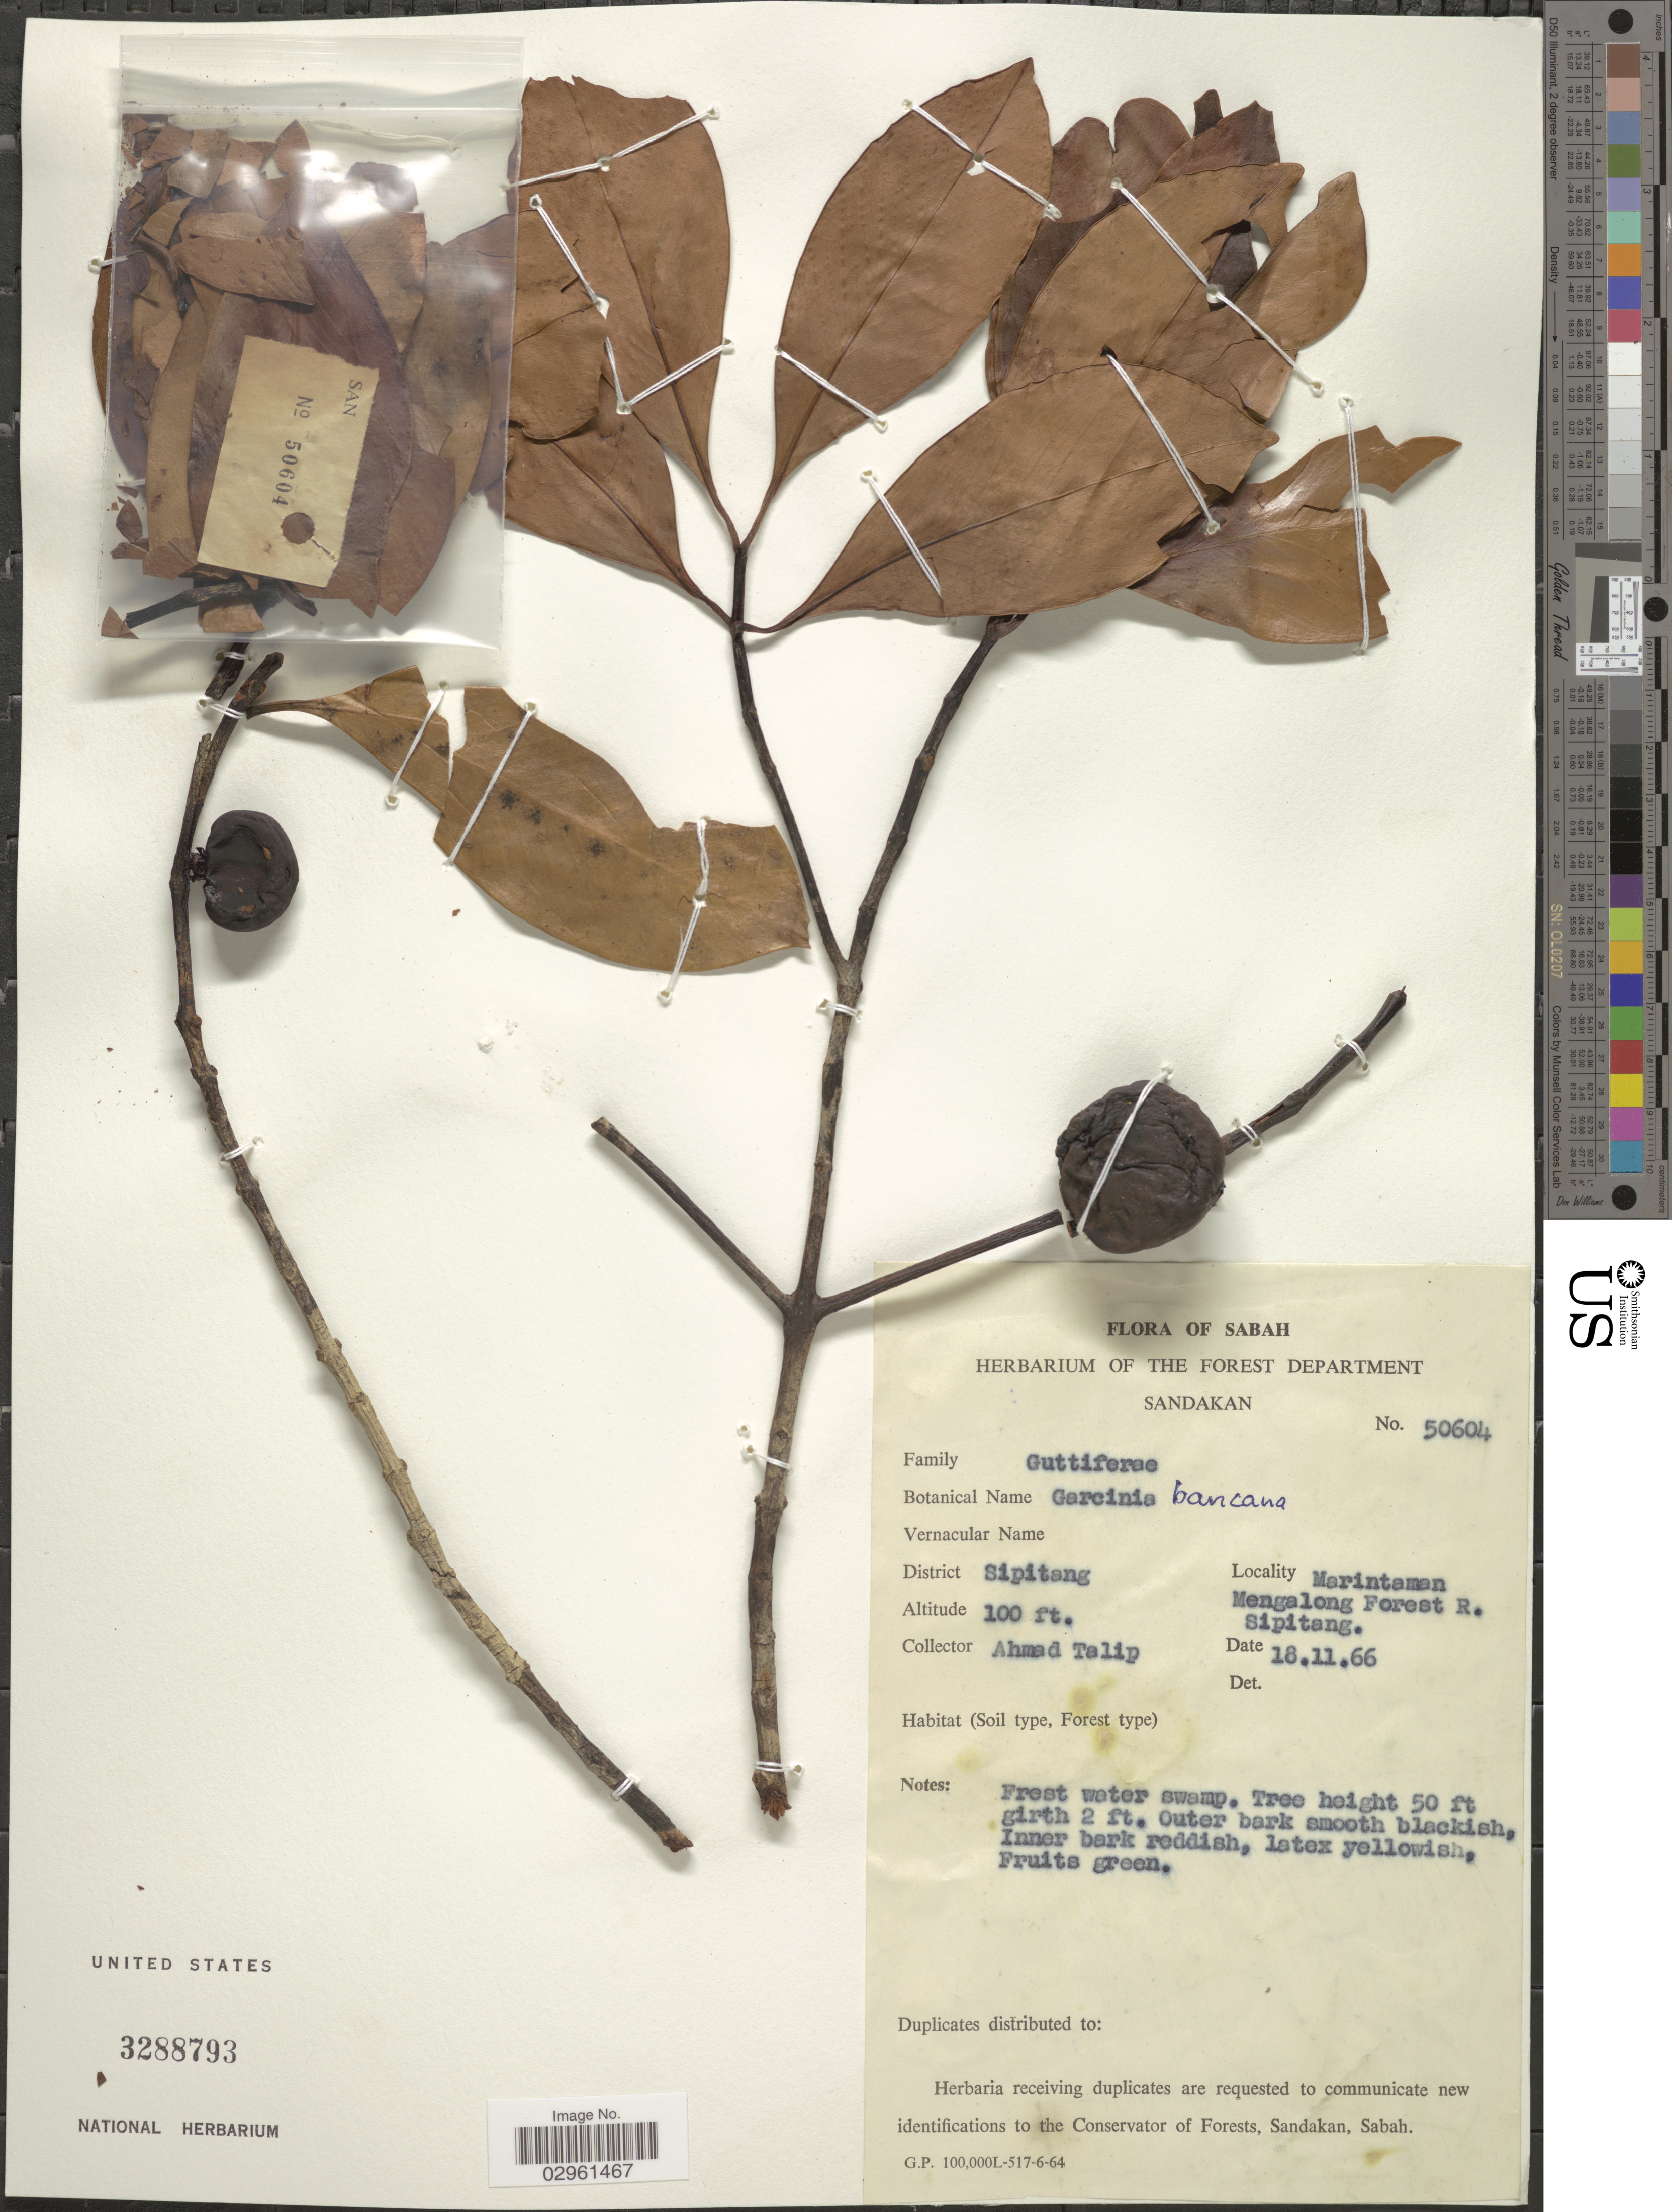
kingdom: Plantae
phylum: Tracheophyta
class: Magnoliopsida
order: Malpighiales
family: Clusiaceae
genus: Garcinia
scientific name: Garcinia bancana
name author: Miq.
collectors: A. Talip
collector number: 50604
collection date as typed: Transcribed d/m/y: 18/11/66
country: Malaysia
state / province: Sabah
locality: District Sipitang, Marintaman Mengalong Forest R. Sipitang.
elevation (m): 30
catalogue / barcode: US 3288793